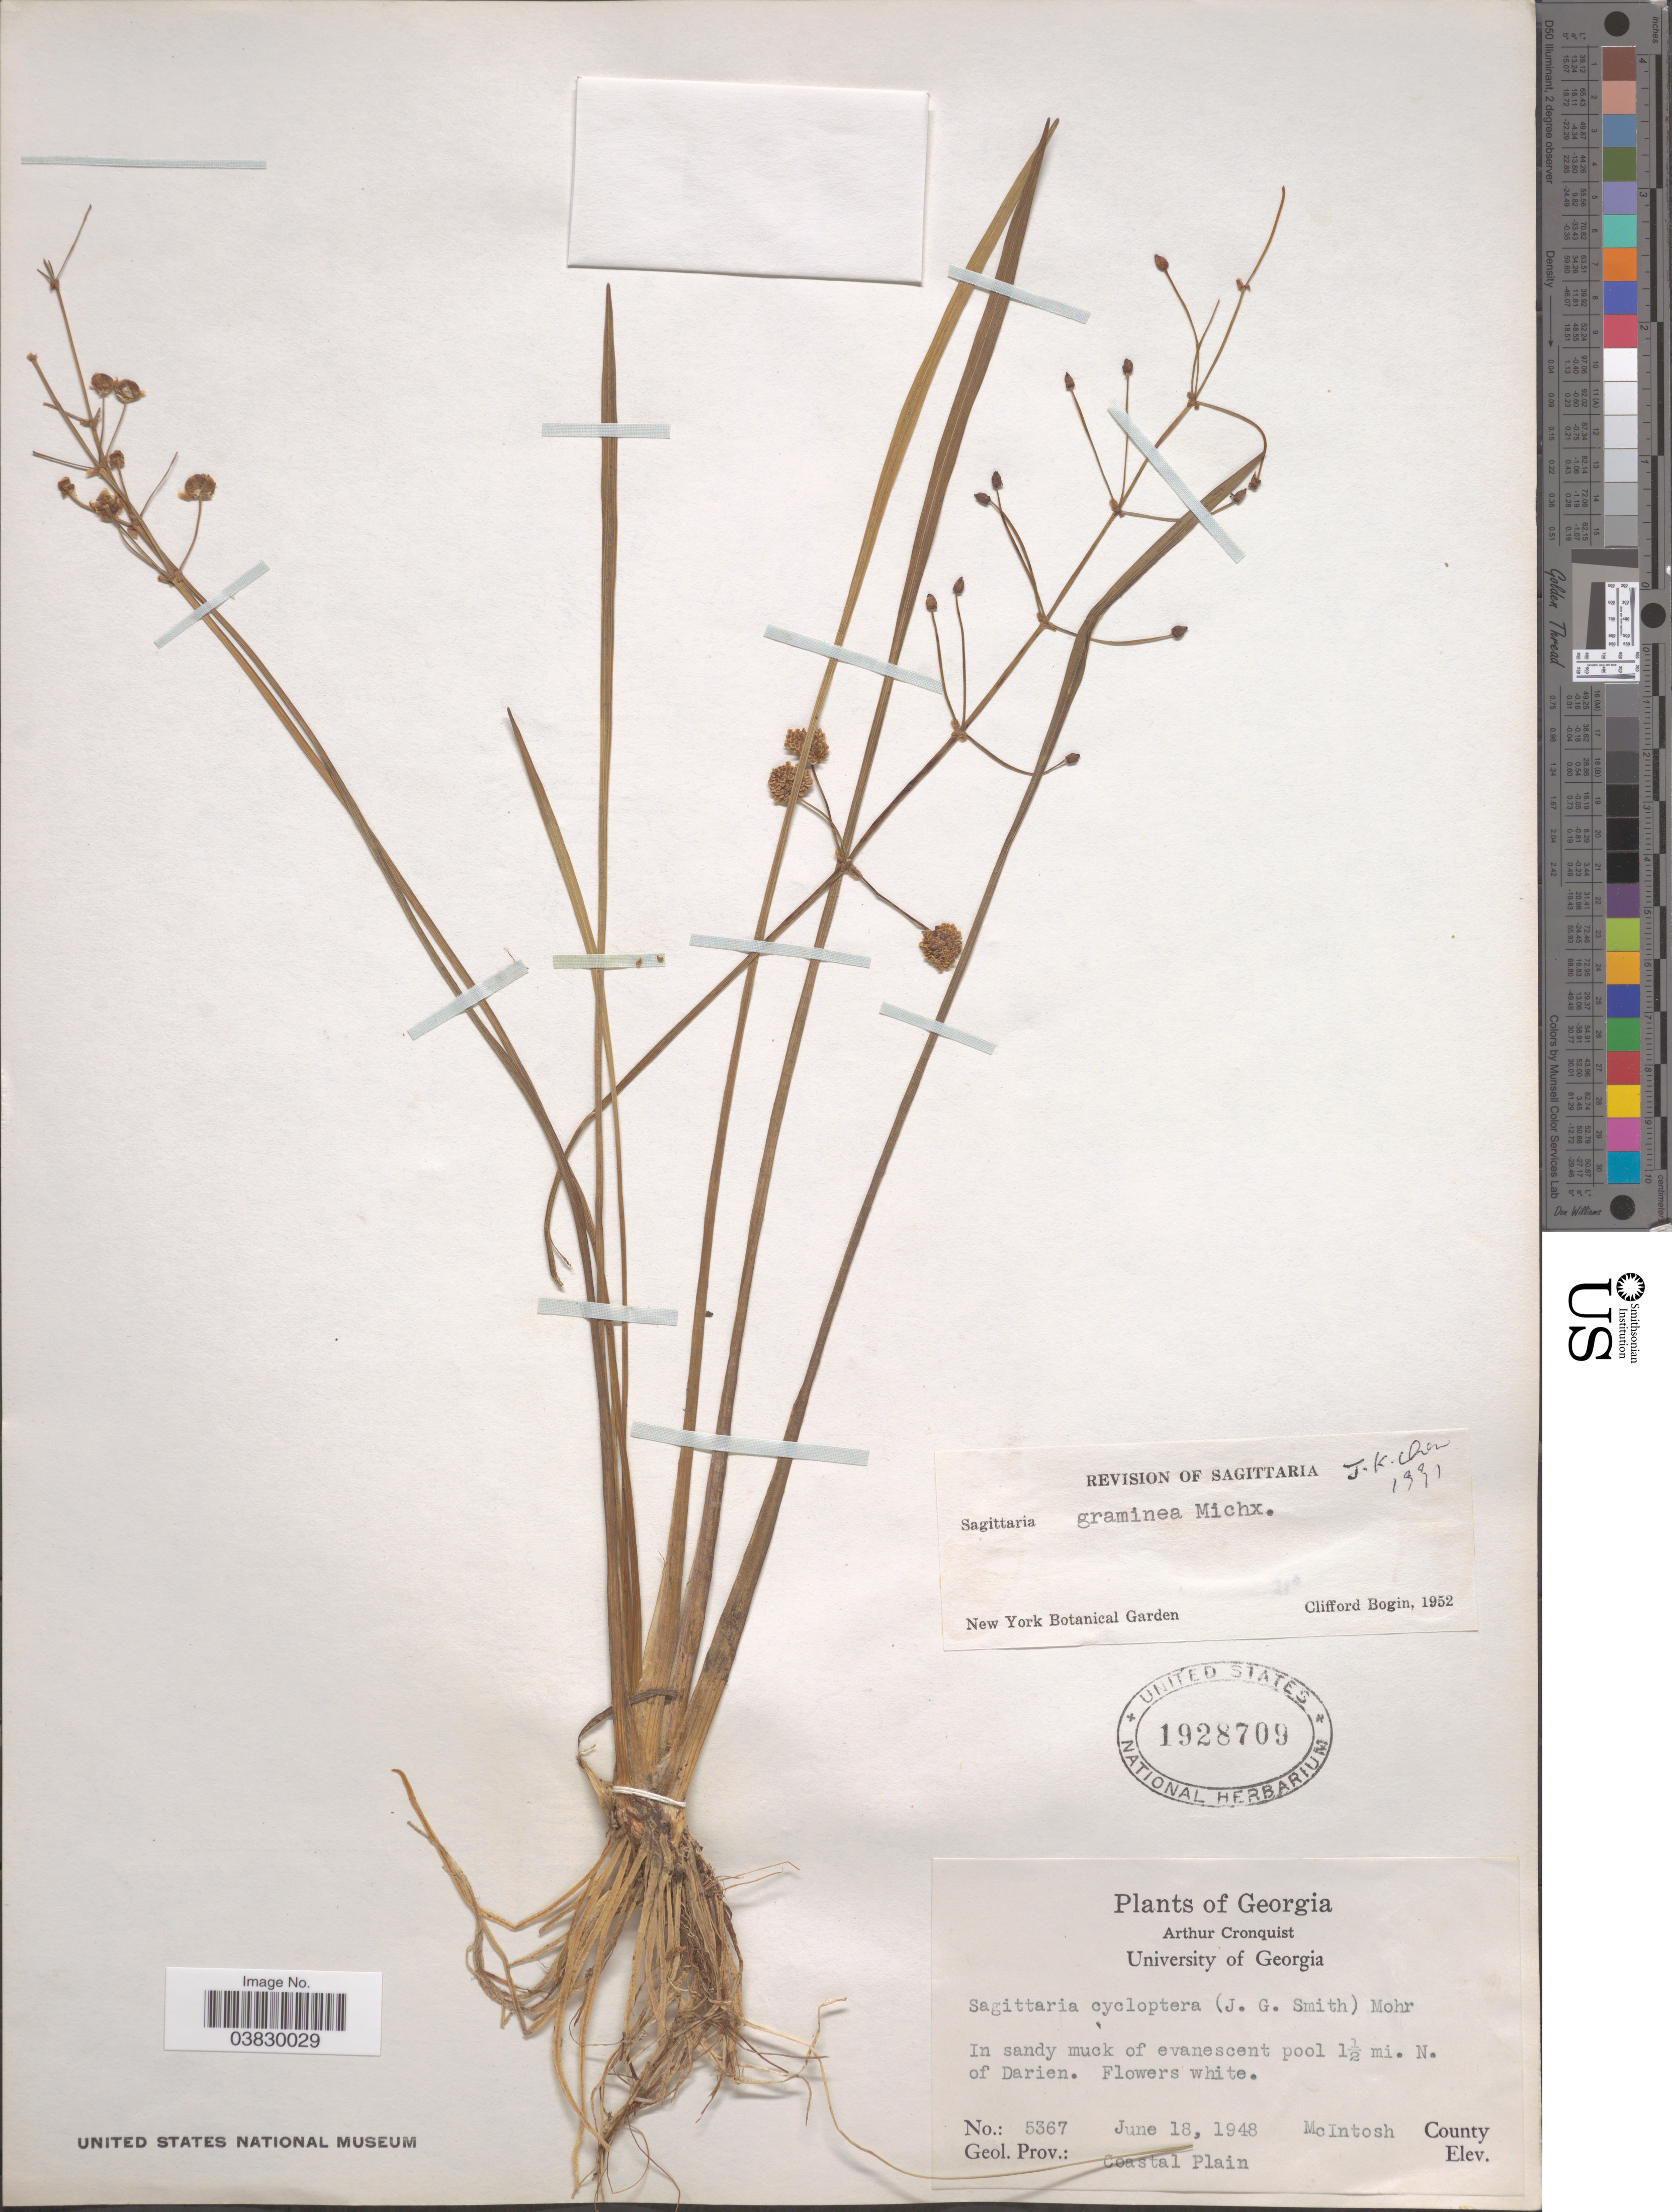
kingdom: Plantae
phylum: Tracheophyta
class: Liliopsida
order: Alismatales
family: Alismataceae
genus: Sagittaria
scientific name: Sagittaria graminea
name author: Michx.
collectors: A. J. Cronquist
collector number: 5367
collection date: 1948-06-18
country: United States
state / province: Georgia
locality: In sandy muck of evanescent pool 1½ mi. N. of Darien. McIntosh County. Geol. Prov.: Coastal Plain.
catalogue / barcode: US 1928709